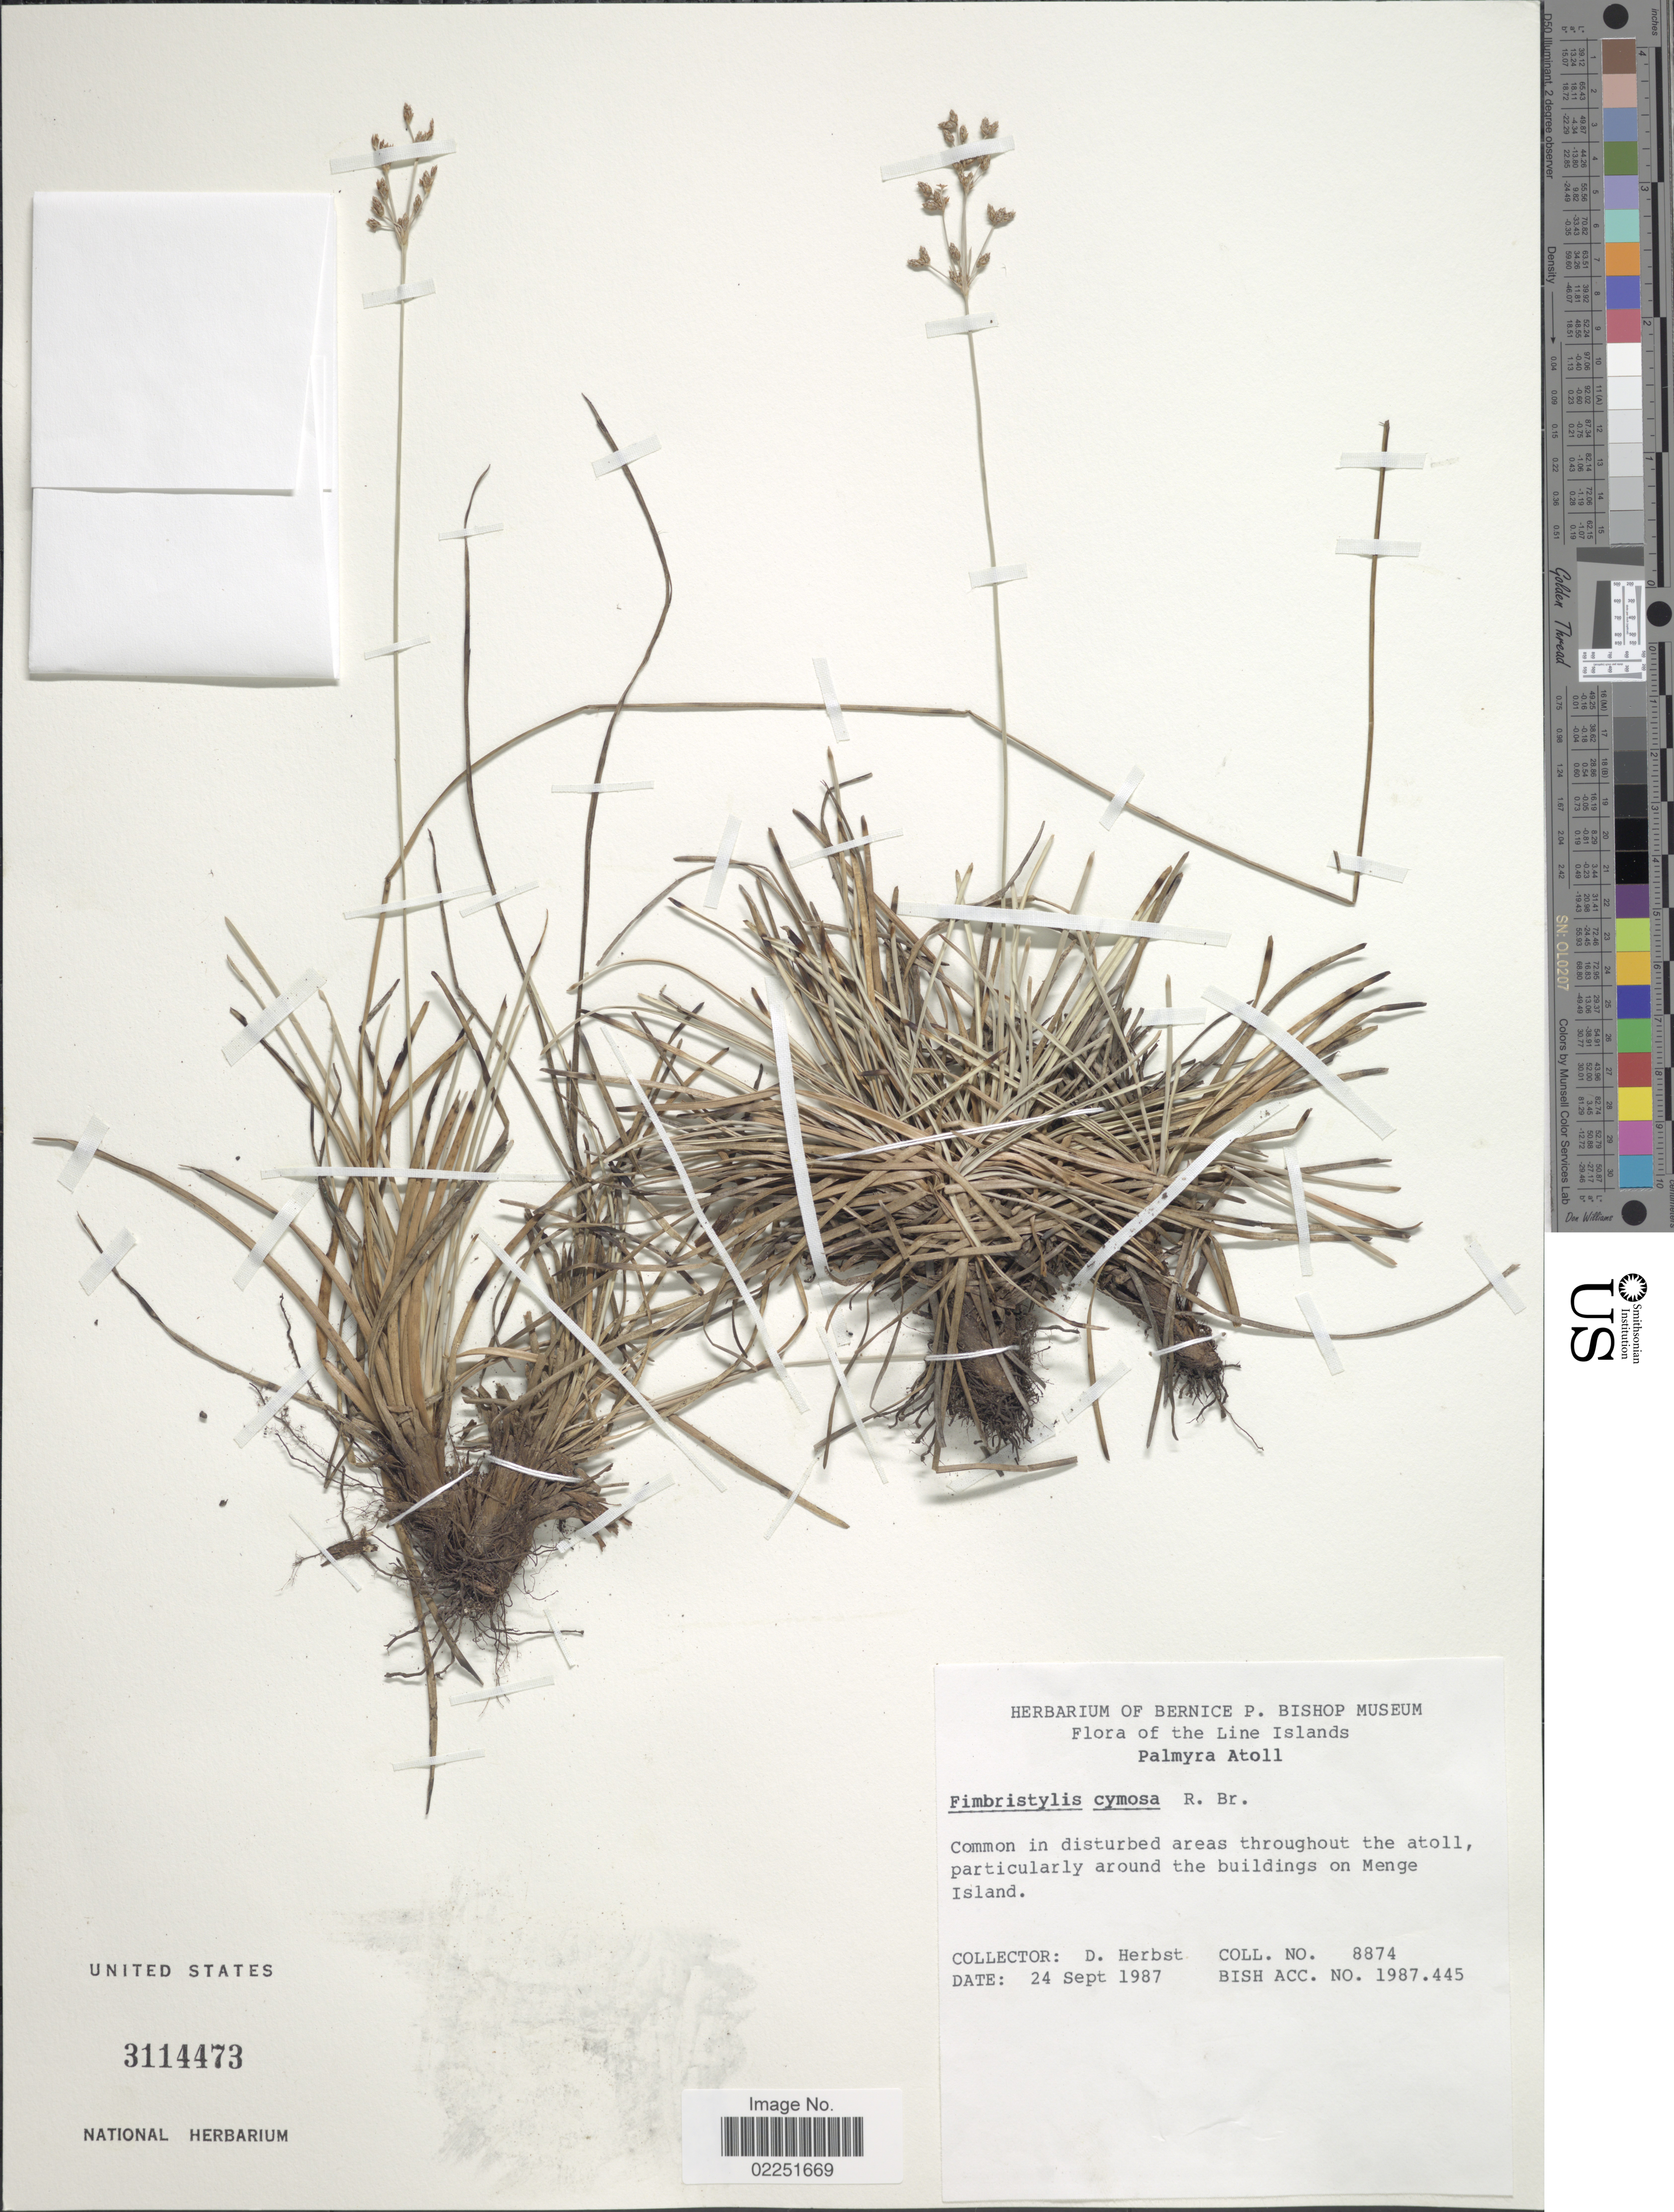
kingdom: Plantae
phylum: Tracheophyta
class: Liliopsida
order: Poales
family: Cyperaceae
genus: Fimbristylis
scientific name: Fimbristylis cymosa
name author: R. Br.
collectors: D. Herbst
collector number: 8874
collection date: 1987-09-24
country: U.S. Administered Pacific Islands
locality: Line Islands, Palmyra Atoll, in disturbed areas throughout the atoll, particularly around the buildings on Menge Island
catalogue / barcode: US 3114473